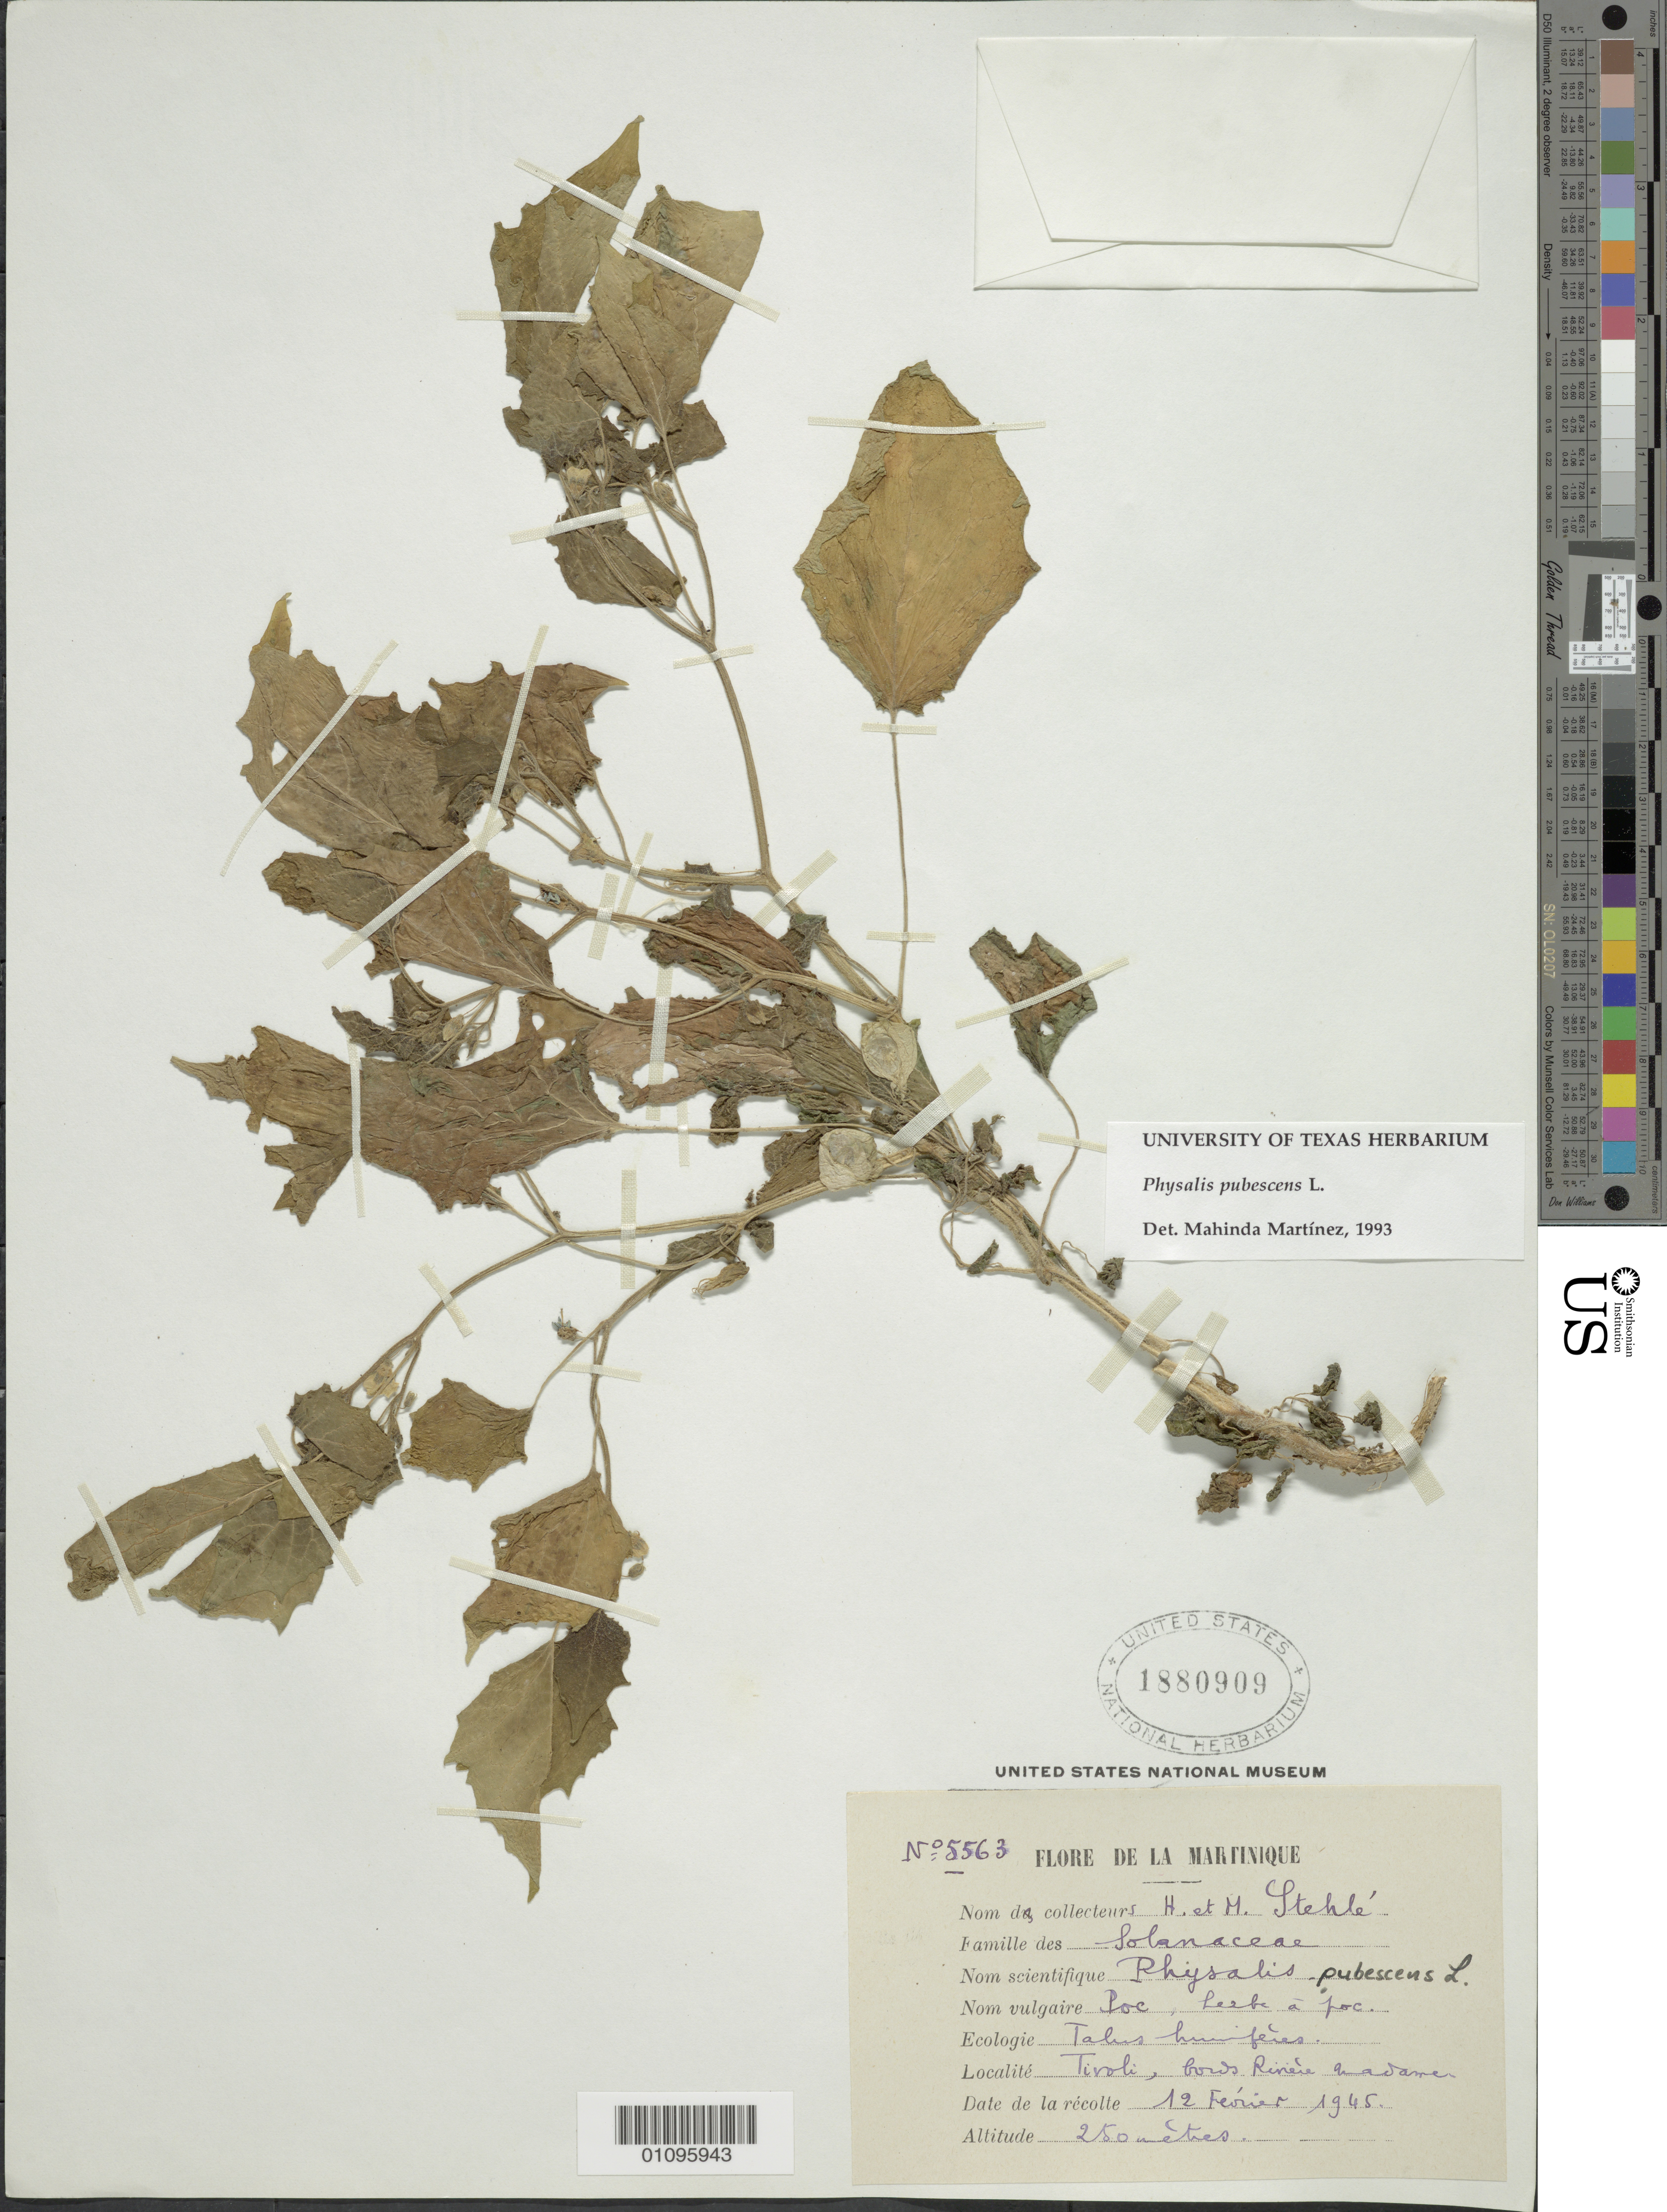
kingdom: Plantae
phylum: Tracheophyta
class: Magnoliopsida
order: Solanales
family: Solanaceae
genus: Physalis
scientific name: Physalis pubescens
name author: L.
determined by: Martinez, M.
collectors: H. Stehlé & M. Stehlé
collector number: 5563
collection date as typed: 12 Feb 1945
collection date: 1945-02-12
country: Martinique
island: Martinique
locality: Tivoli, bords Riv. Madame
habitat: Talus humifères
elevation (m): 250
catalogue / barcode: US 1880909